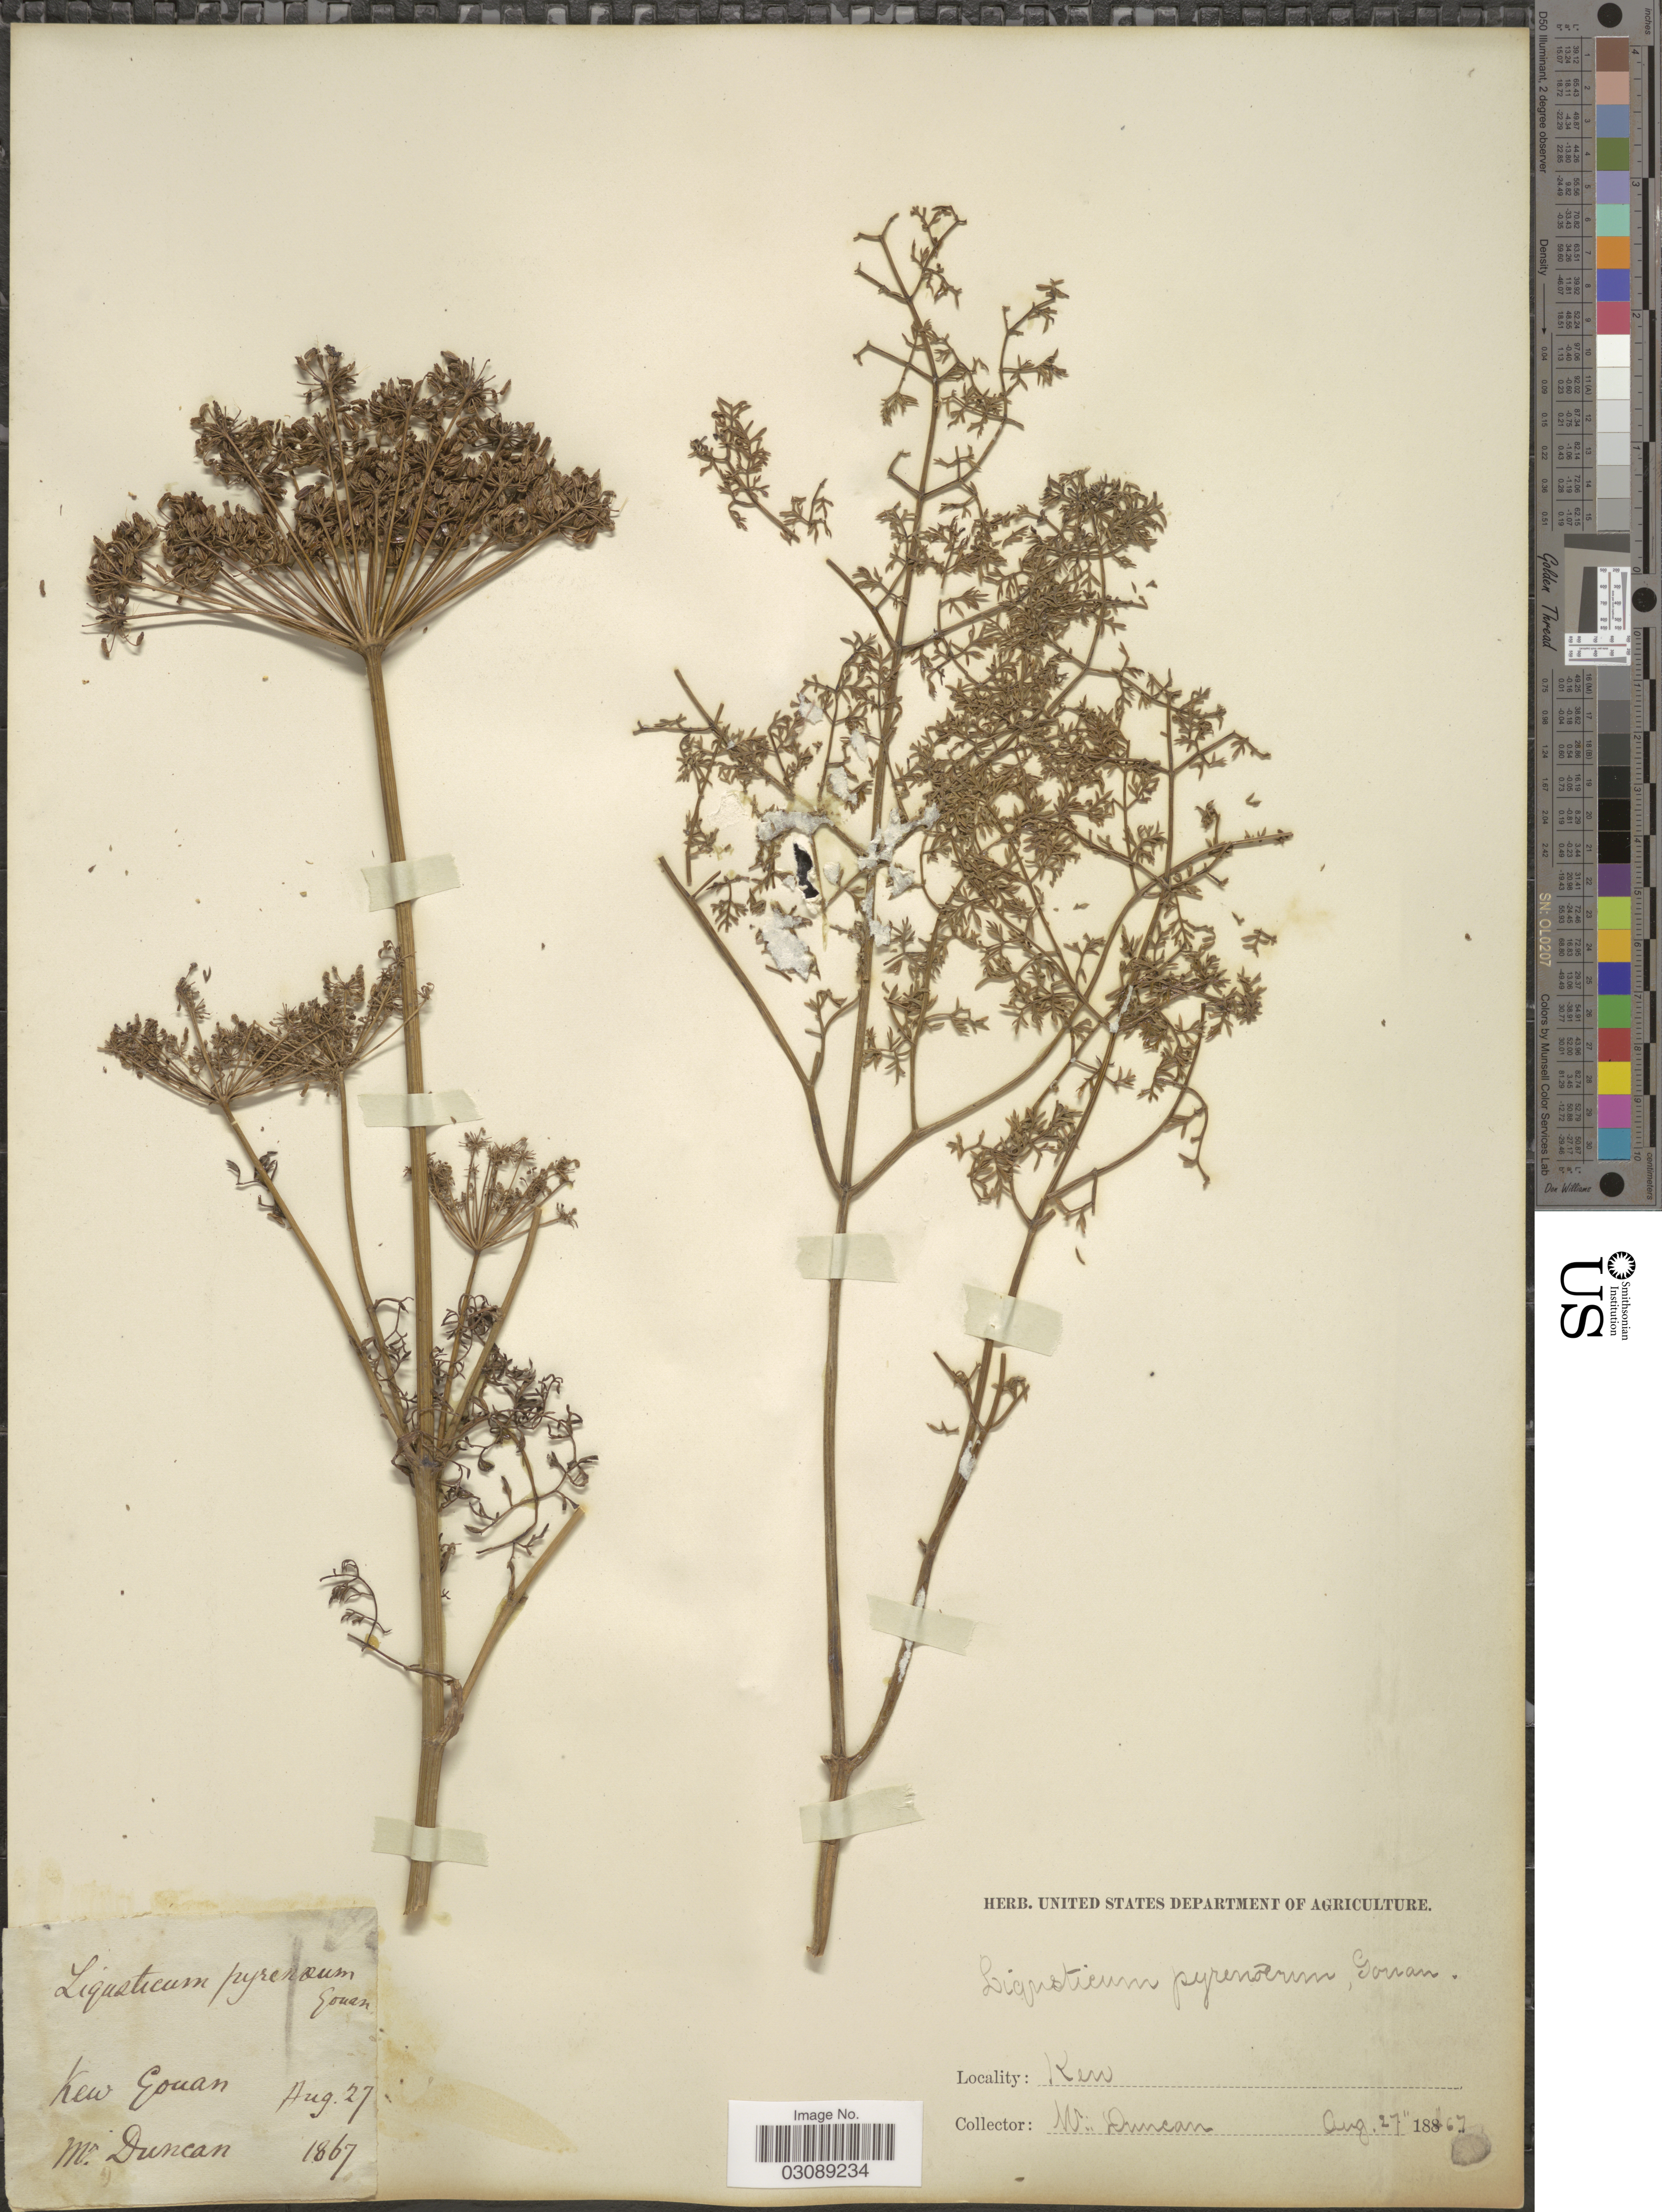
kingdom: Plantae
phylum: Tracheophyta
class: Magnoliopsida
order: Apiales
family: Apiaceae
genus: Ligusticum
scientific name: Ligusticum pyrenaicum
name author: Gouan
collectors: W. Duncan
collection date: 1867-08-27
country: United Kingdom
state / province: England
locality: Kew Gouan.